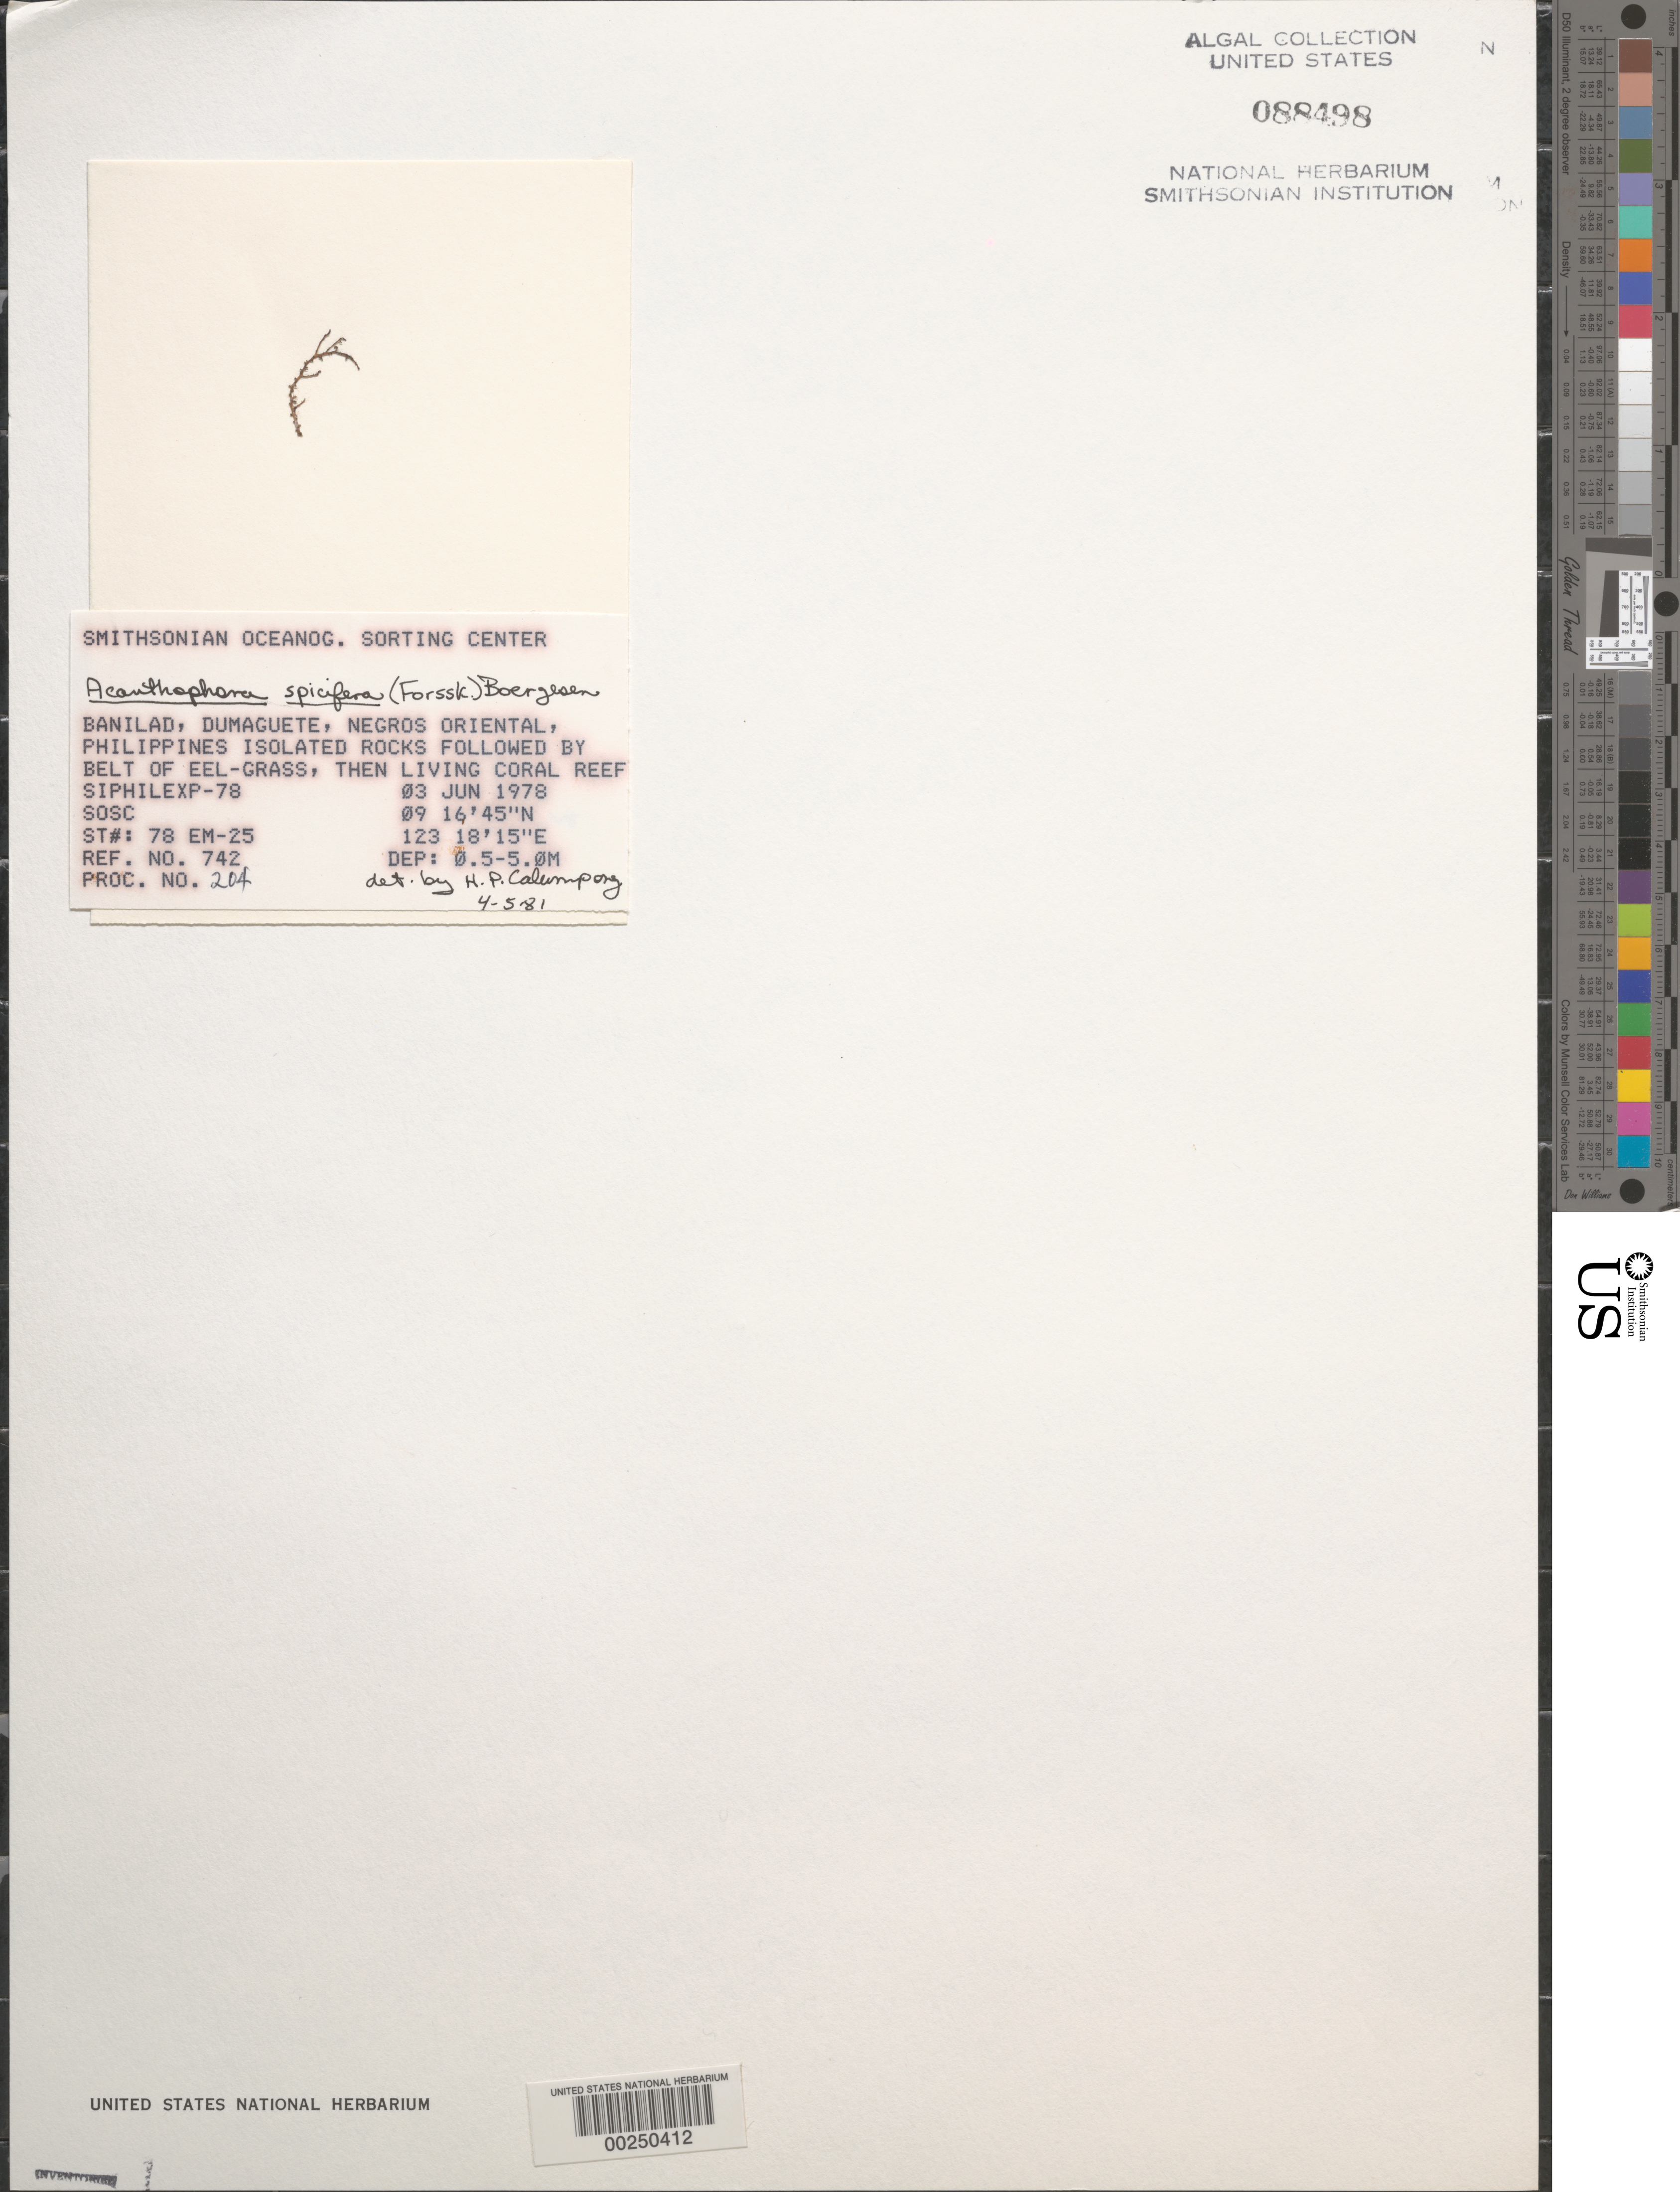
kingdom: Plantae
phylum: Rhodophyta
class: Florideophyceae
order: Ceramiales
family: Rhodomelaceae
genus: Acanthophora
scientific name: Acanthophora spicifera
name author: (Vahl) Børgesen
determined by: Calumpong, H. P.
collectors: SOSC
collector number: Station 78 Em-25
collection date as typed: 03 Jun 1978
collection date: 1978-06-03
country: Philippines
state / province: Central Visayas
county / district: Negros Oriental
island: Negros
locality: Banilad, Dumaguete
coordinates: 09 16'45"N, 123 18'15"E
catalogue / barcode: US 88498